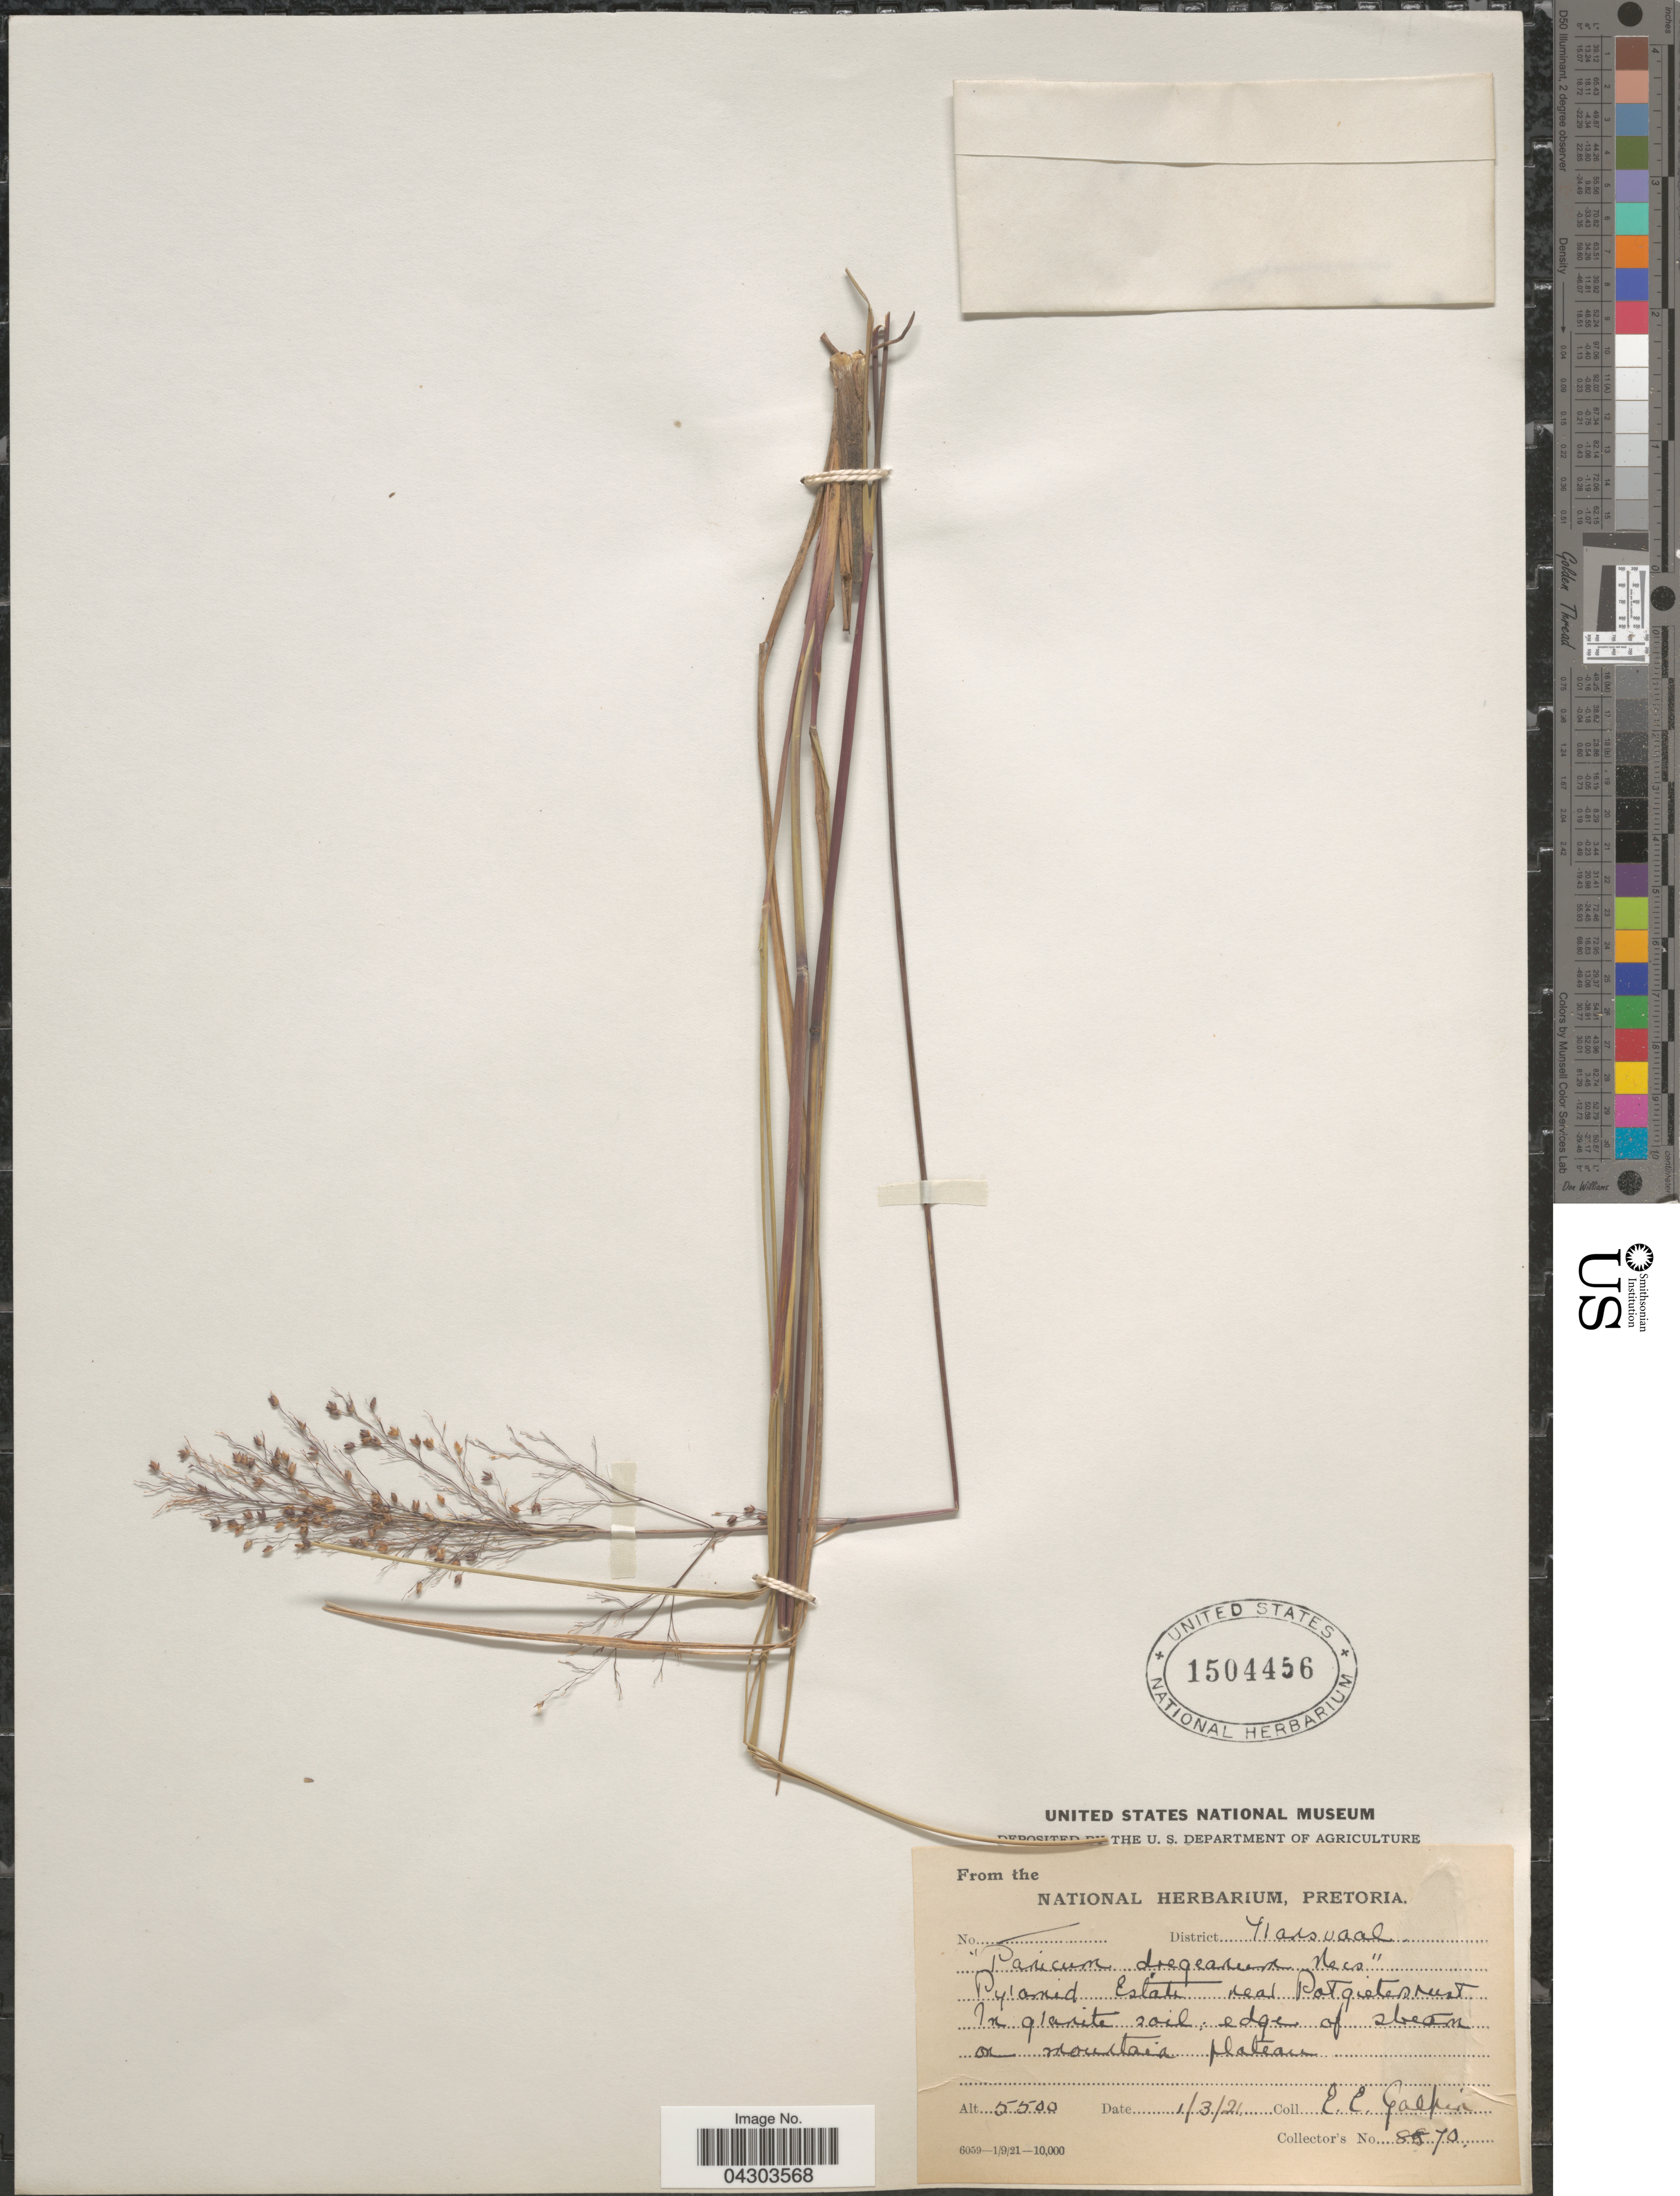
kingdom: Plantae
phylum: Tracheophyta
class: Liliopsida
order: Poales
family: Poaceae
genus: Panicum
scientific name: Panicum dregeanum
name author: Nees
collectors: E. Galpin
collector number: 8870*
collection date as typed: Transcribed d/m/y: 1/3/21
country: South Africa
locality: District Transvaal. Pyramid Estate near Potgietersrust. In glarite soil: edge of stream on mountain plateau.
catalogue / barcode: US 1504456